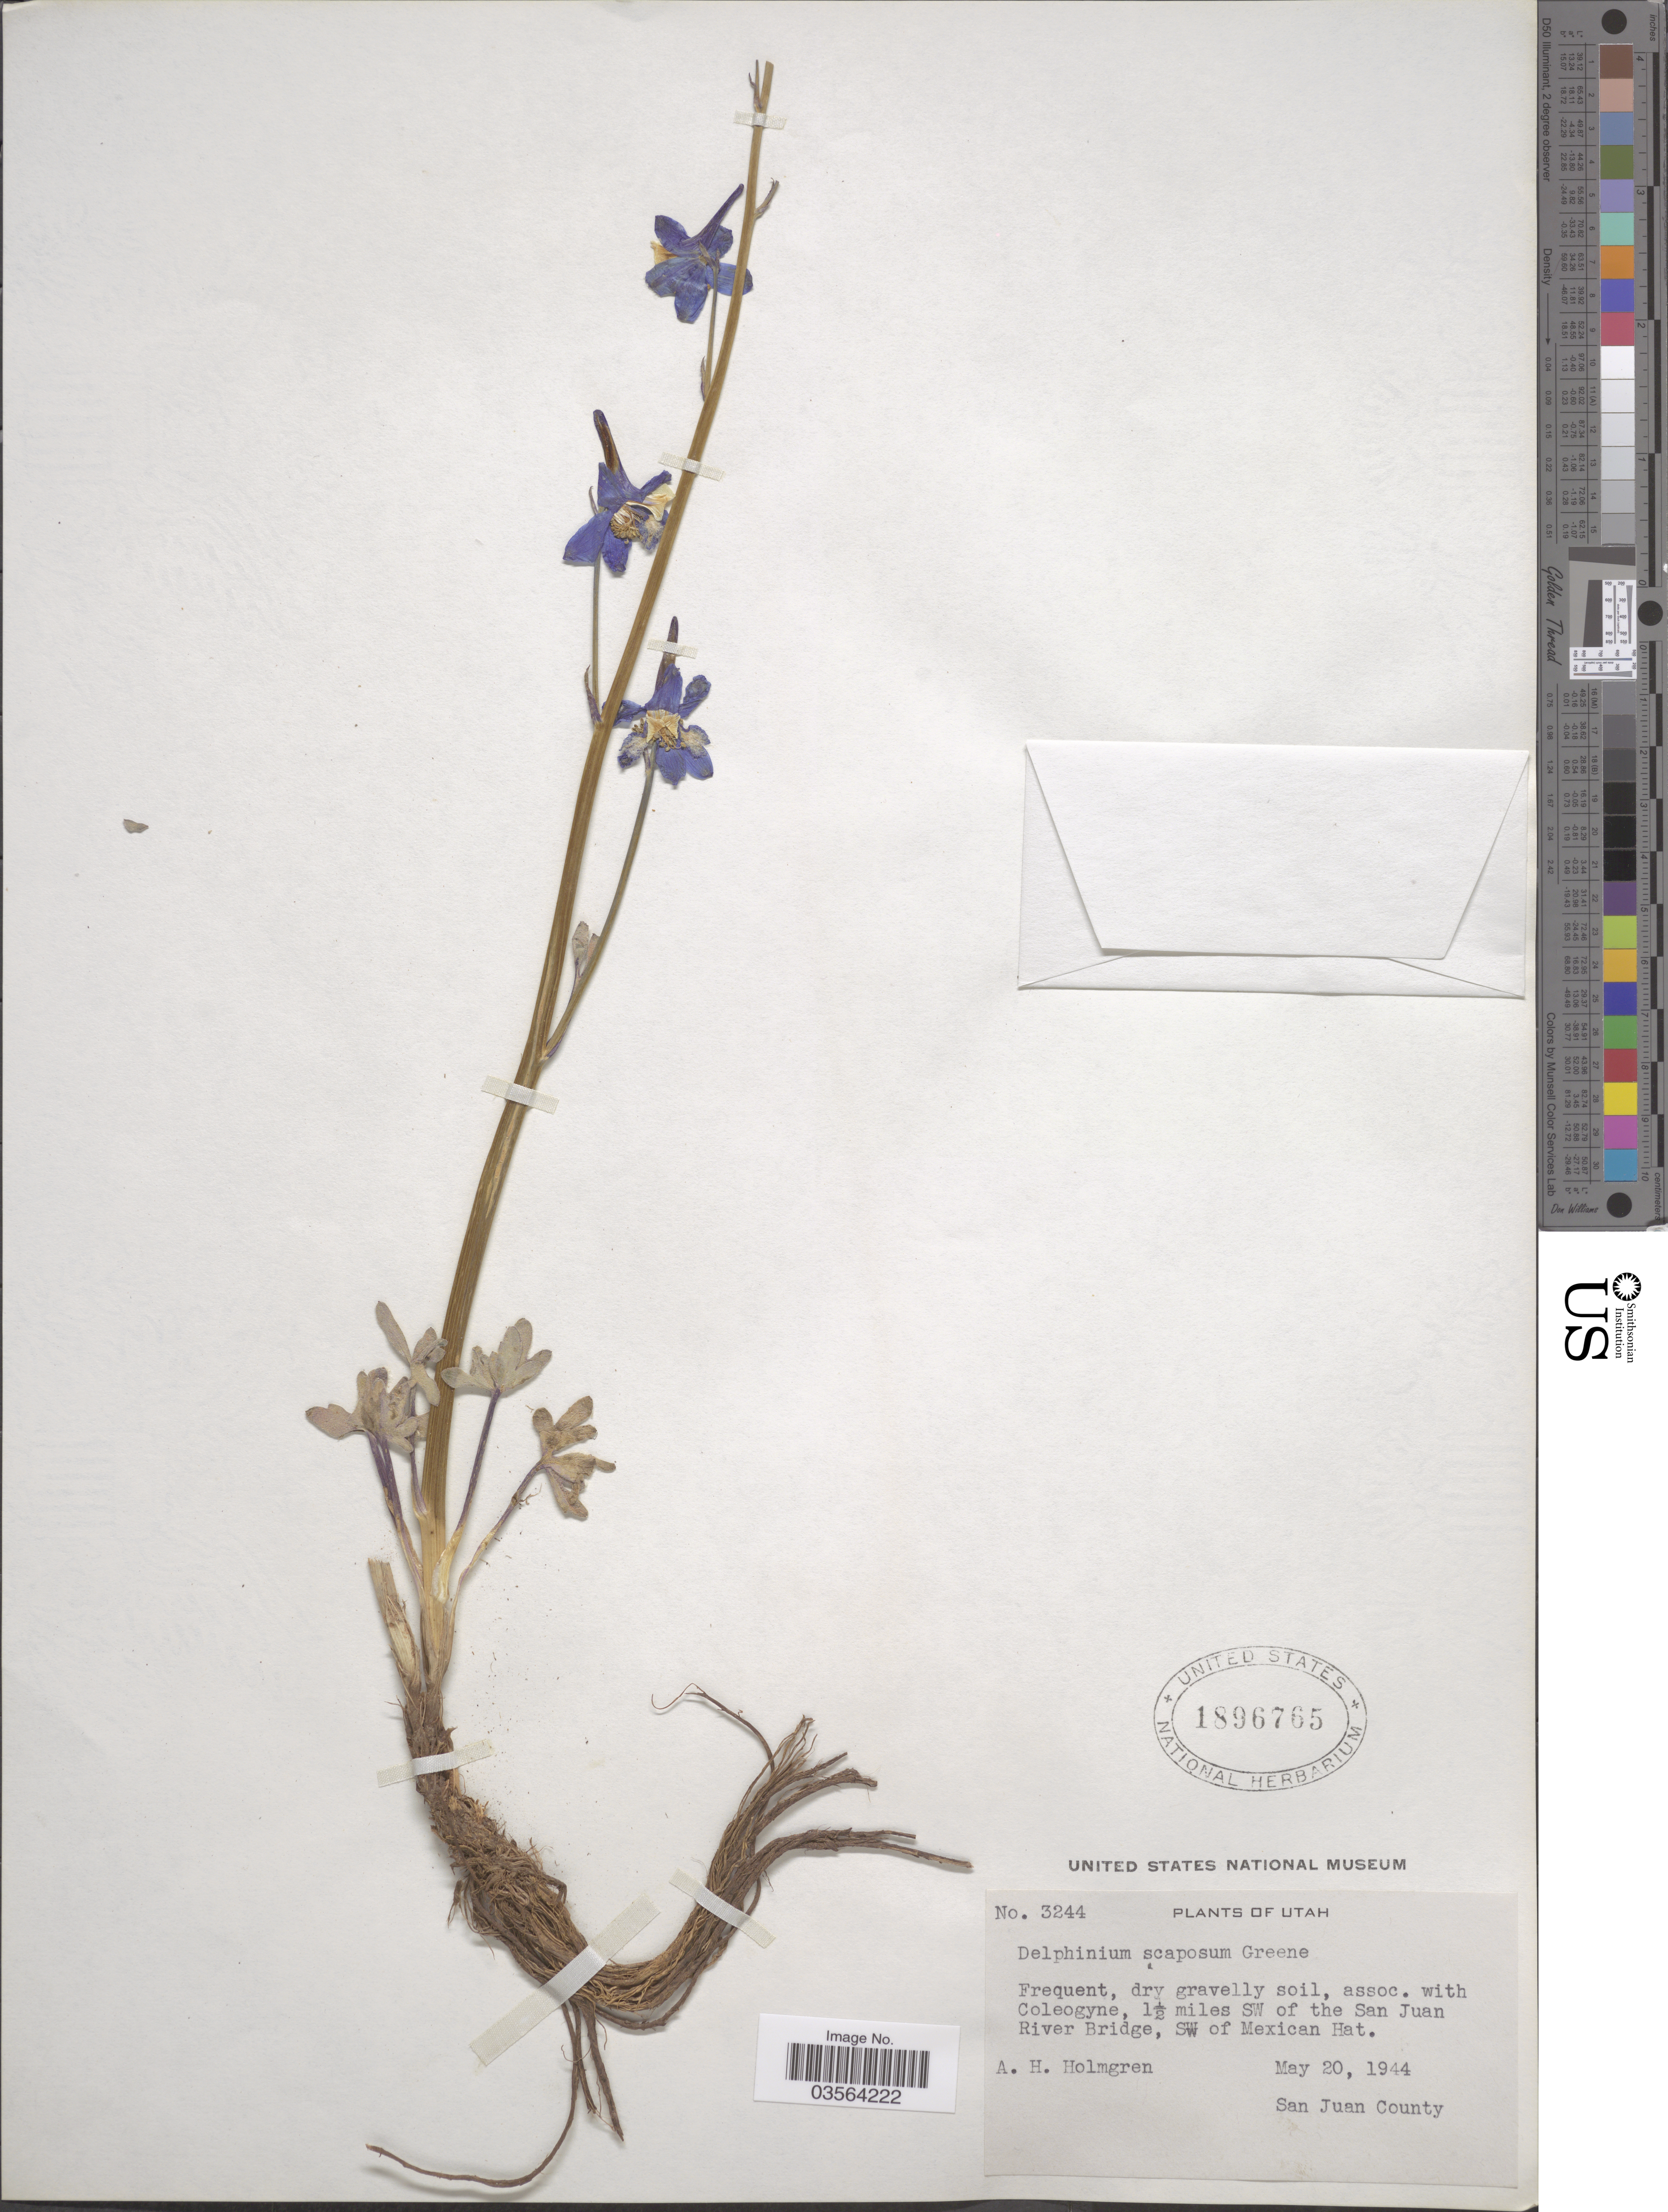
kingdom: Plantae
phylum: Tracheophyta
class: Magnoliopsida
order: Ranunculales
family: Ranunculaceae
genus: Delphinium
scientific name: Delphinium scaposum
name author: Greene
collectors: A. H. Holmgren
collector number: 3244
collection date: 1944-05-20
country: United States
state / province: Utah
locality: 1½ miles SW of the San Juan River Bridge, SW of Mexican Hat. San Juan County.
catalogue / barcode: US 1896765